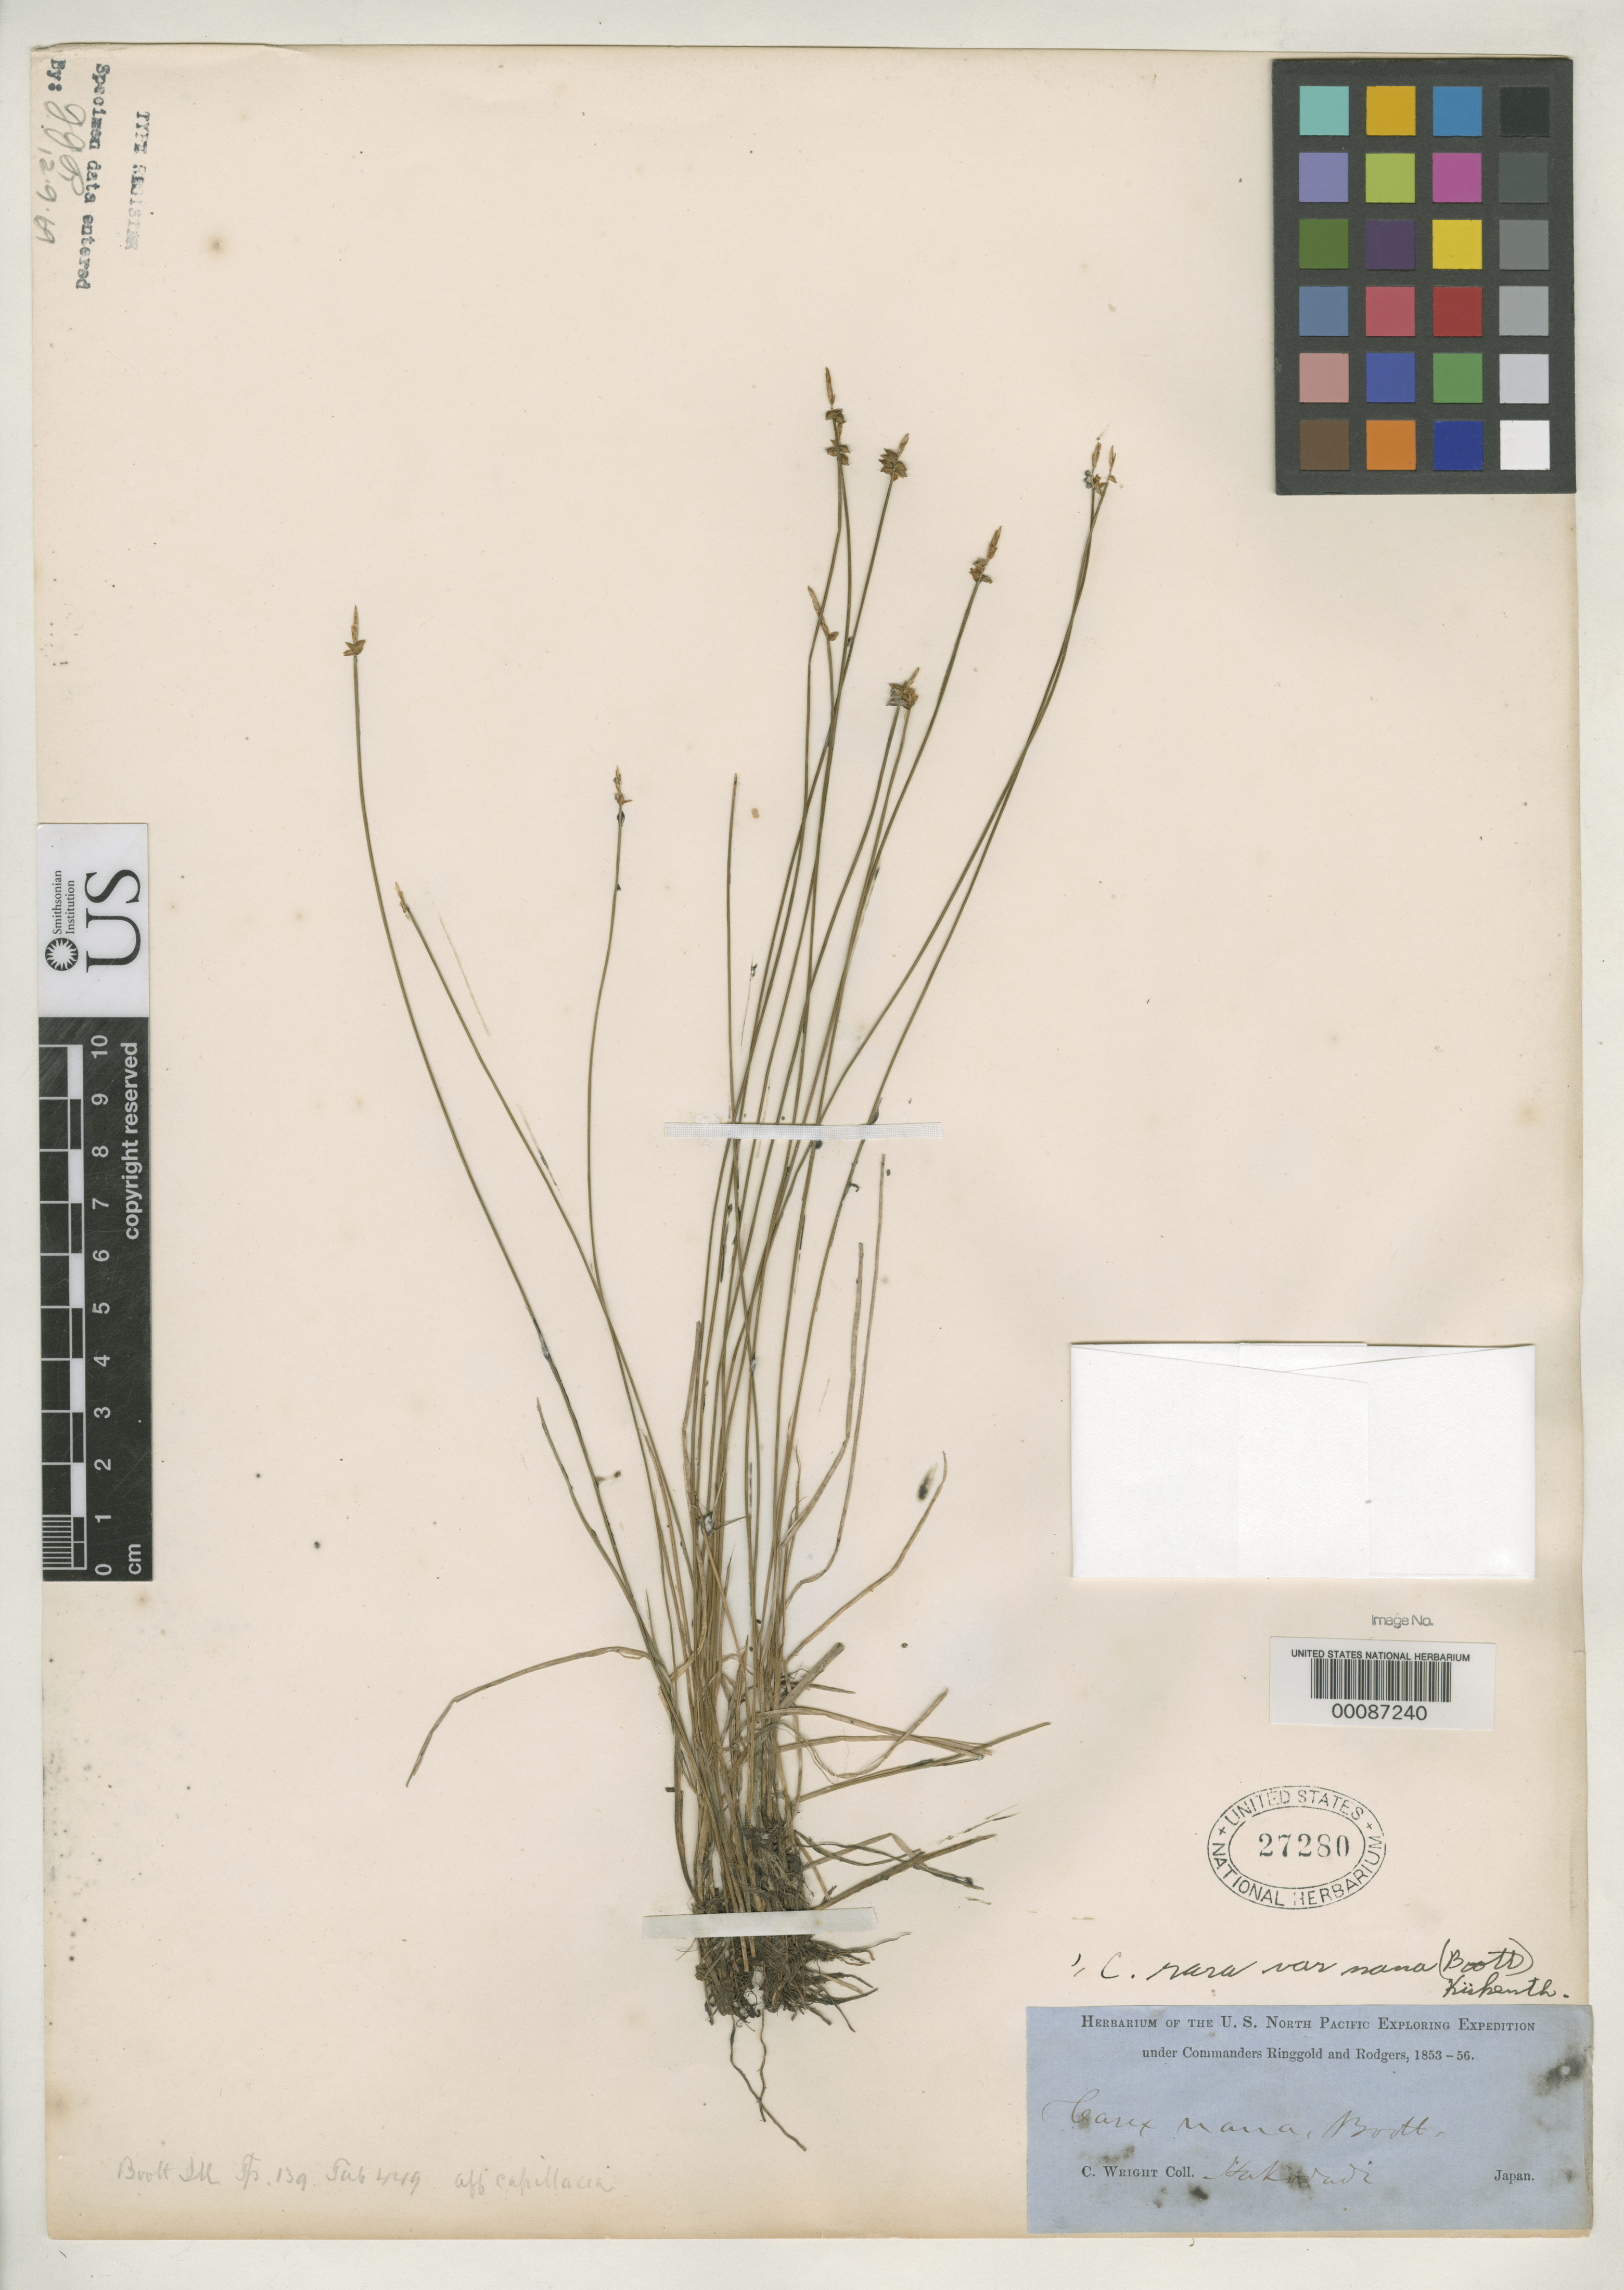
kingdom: Plantae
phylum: Tracheophyta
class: Liliopsida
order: Poales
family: Cyperaceae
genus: Carex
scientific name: Carex nana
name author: Boott in A. Gray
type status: Type Material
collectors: C. Wright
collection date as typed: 1853 to -- --- 1856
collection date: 1853/1856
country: Japan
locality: Hakodadi.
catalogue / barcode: US 27280